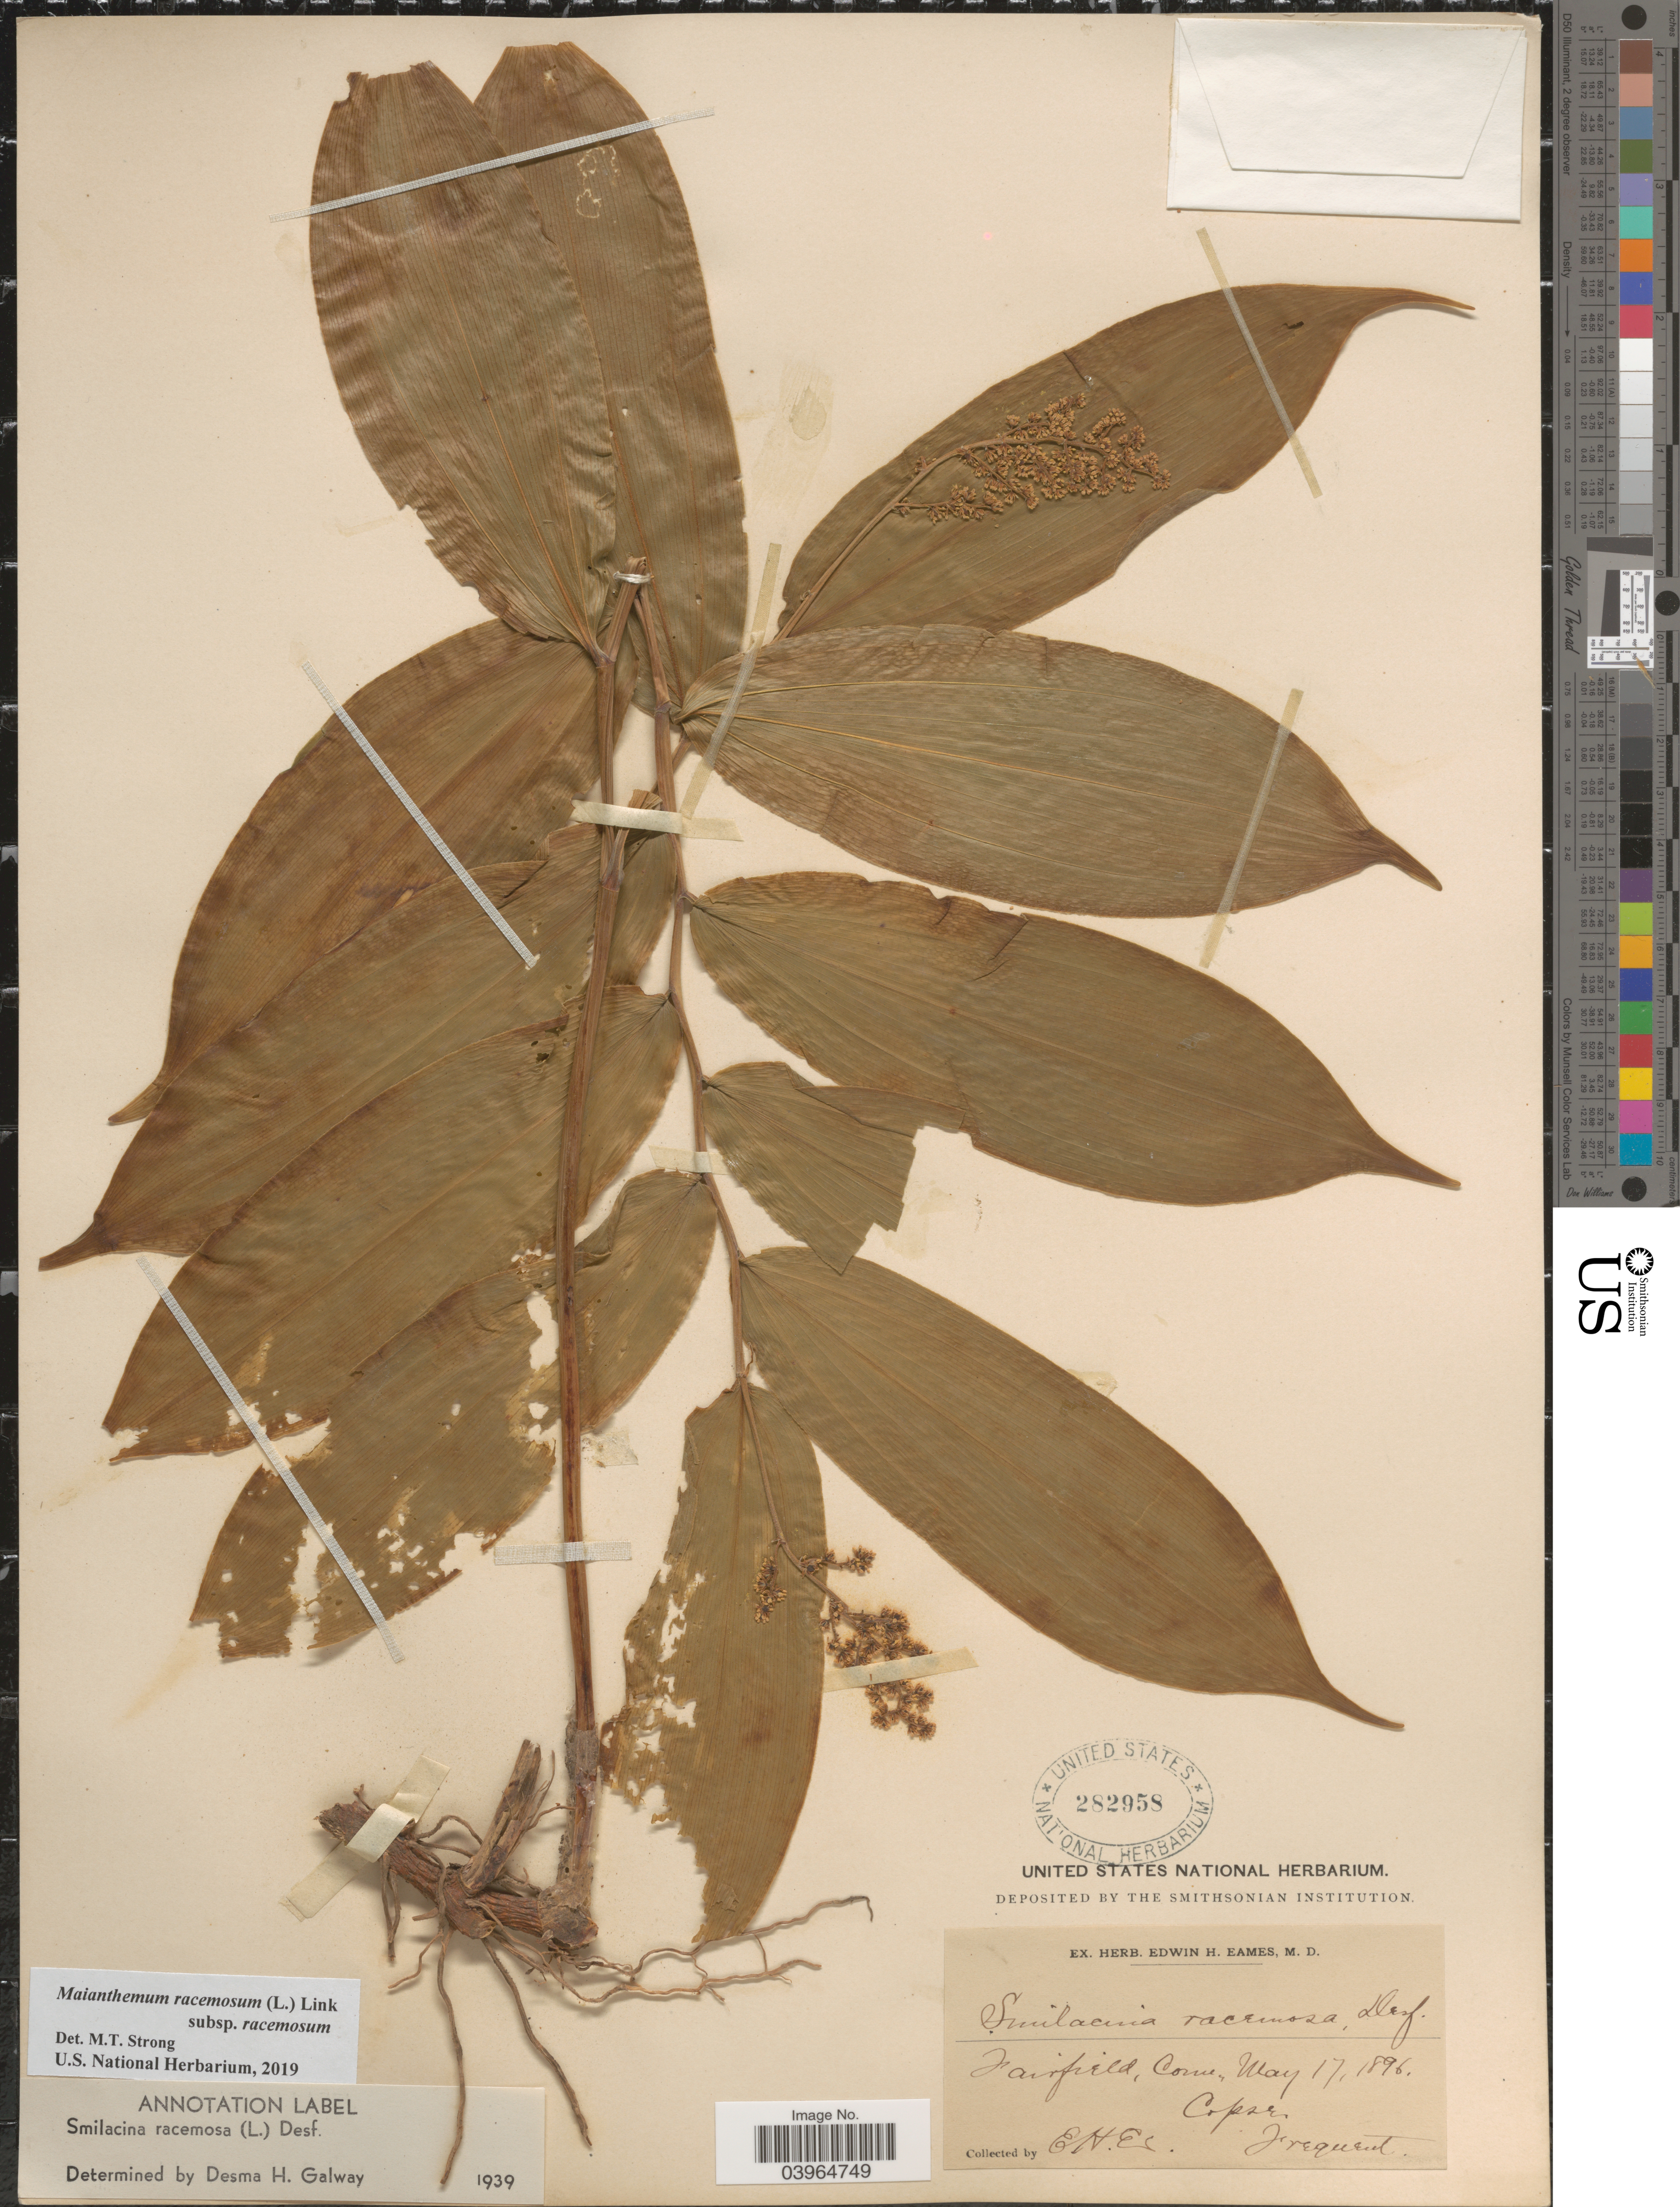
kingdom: Plantae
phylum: Tracheophyta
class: Liliopsida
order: Asparagales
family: Asparagaceae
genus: Maianthemum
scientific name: Maianthemum racemosum subsp. racemosum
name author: (L.) Link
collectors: E. H. Eames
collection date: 1896-05-17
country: United States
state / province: Connecticut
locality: Fairfield. Copse.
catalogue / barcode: US 282958